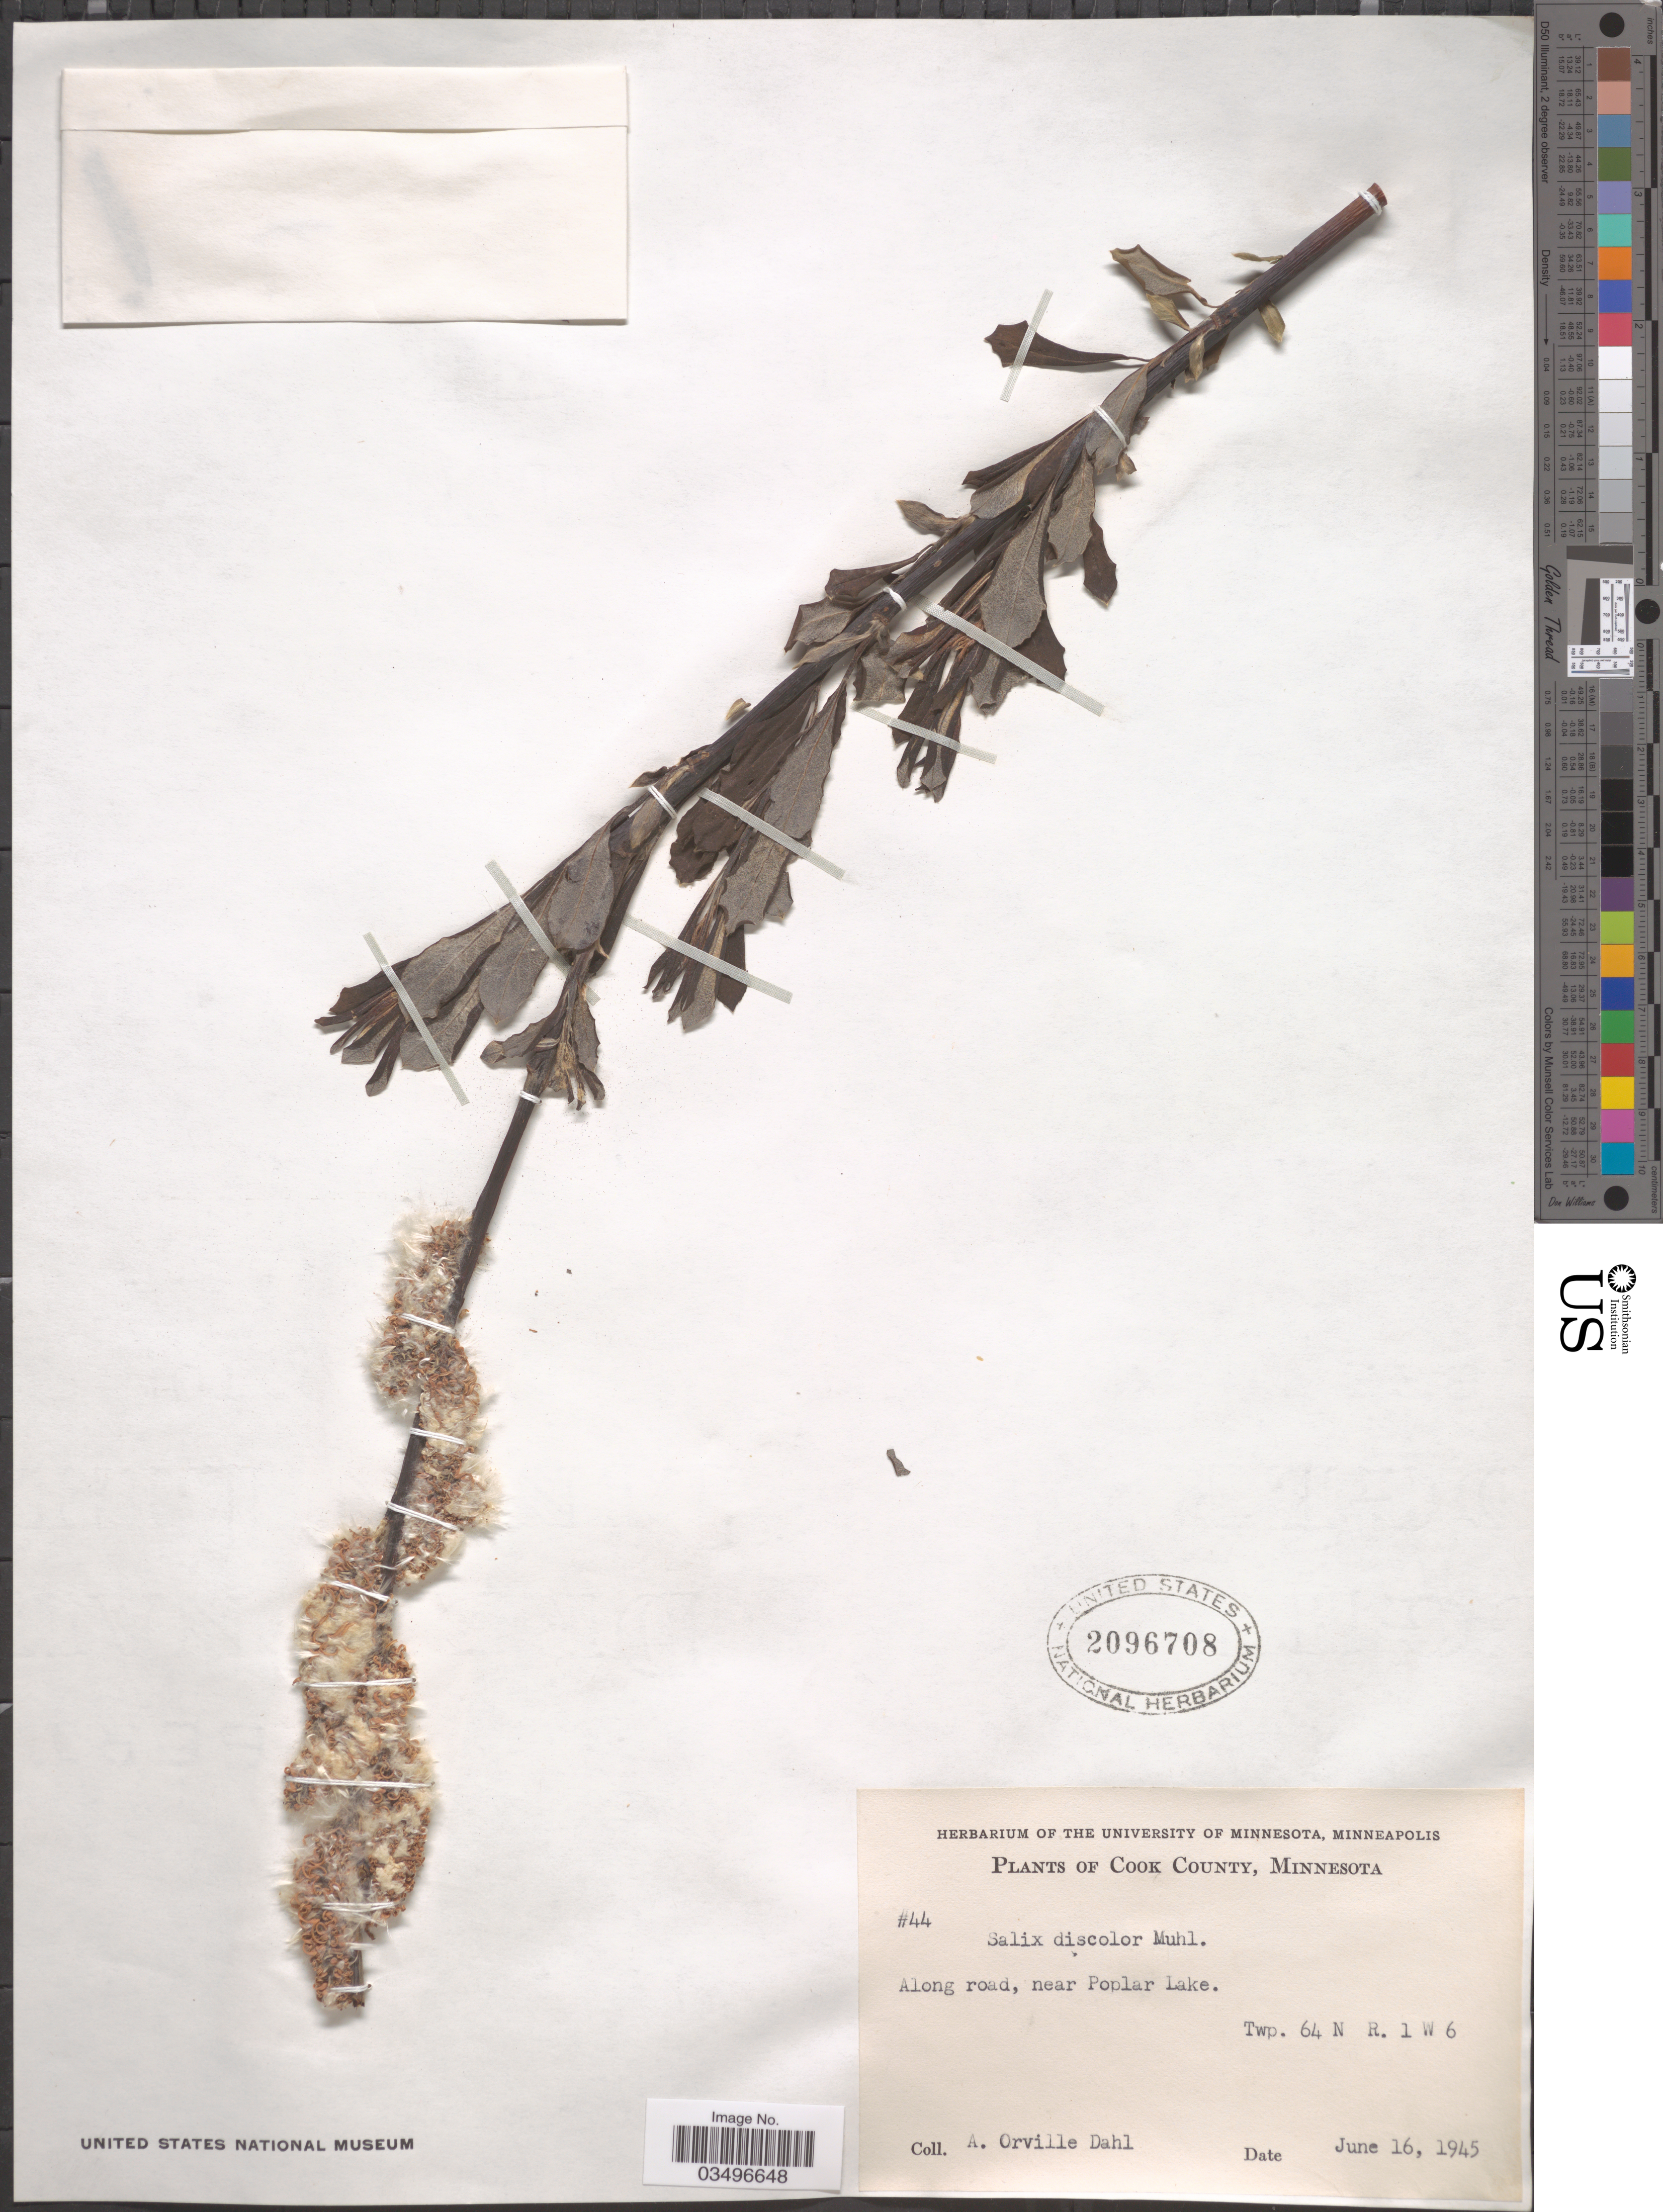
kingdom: Plantae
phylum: Tracheophyta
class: Magnoliopsida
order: Malpighiales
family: Salicaceae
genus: Salix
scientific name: Salix discolor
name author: Muhl.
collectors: A. O. Dahl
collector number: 44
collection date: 1945-06-16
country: United States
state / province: Minnesota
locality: Cook County. Along road, near Poplar Lake. Twp. 64 N R. 1 W 6.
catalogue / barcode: US 2096708